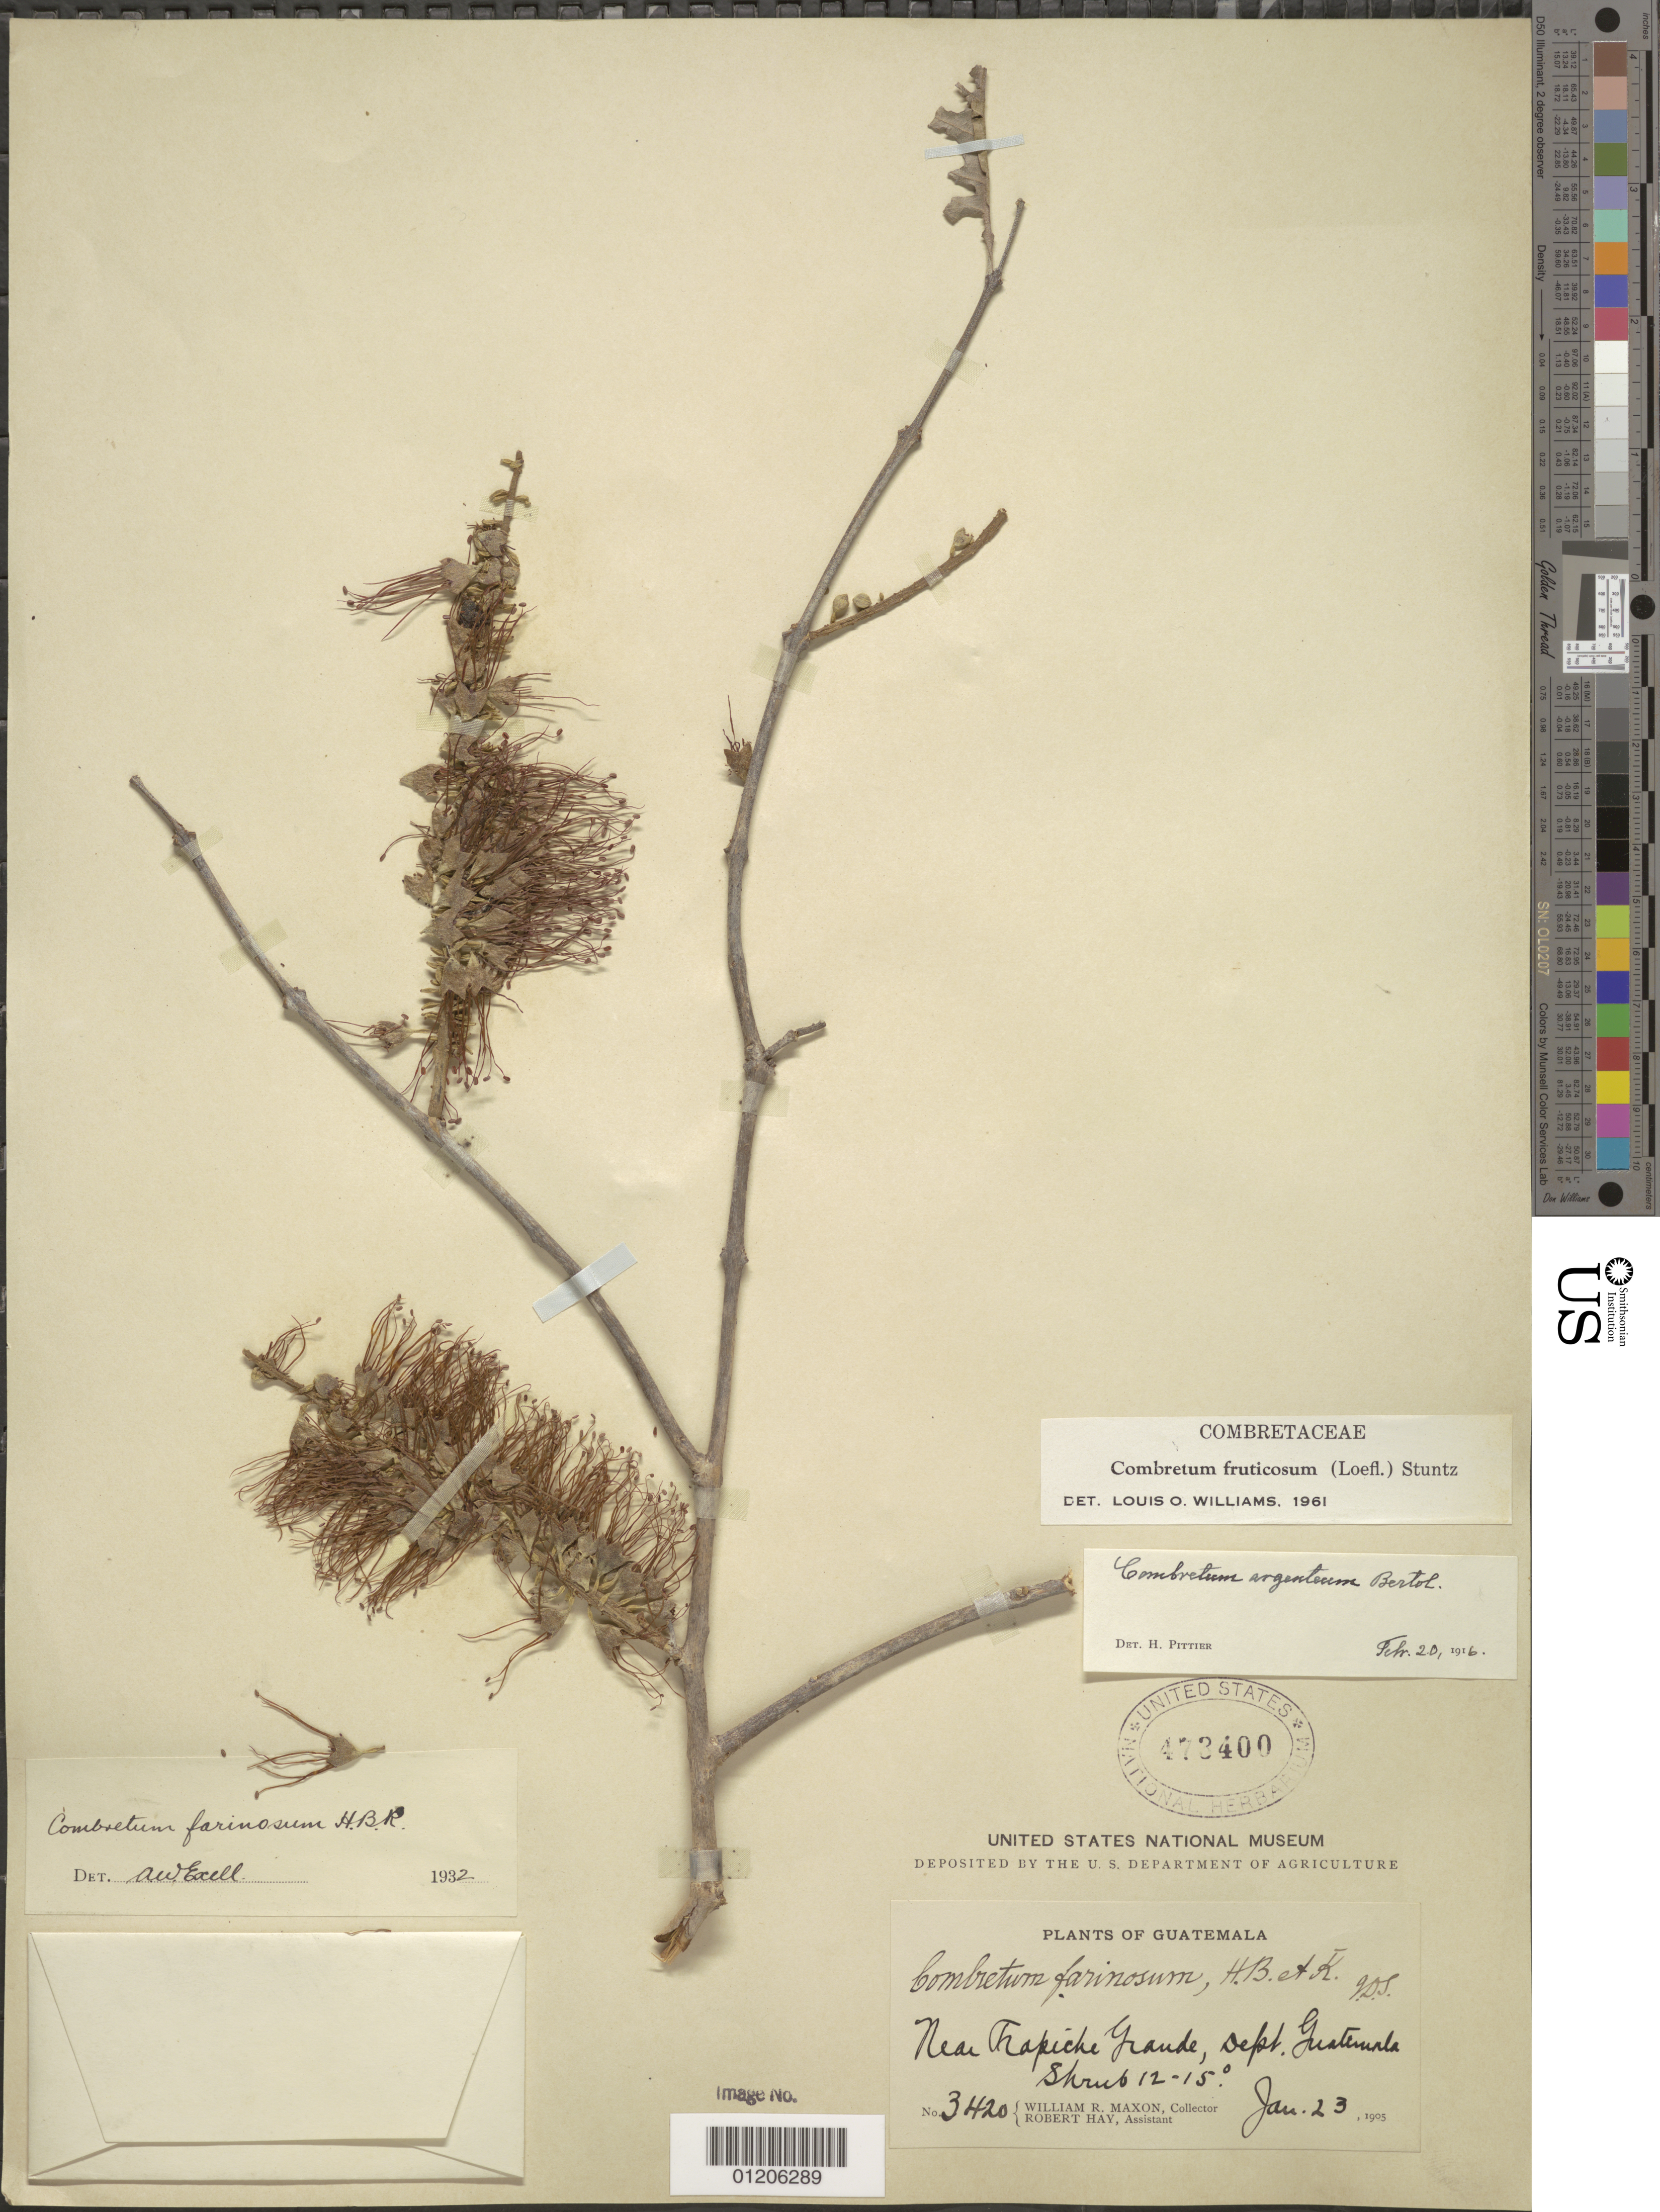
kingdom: Plantae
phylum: Tracheophyta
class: Magnoliopsida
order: Myrtales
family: Combretaceae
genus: Combretum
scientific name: Combretum fruticosum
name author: (Loefl.) Stuntz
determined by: Williams, Louis O.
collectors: W. R. Maxon & R. H. Hay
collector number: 3420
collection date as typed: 23 Jan 1905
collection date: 1905-01-23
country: Guatemala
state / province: Guatemala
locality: Trapiche grande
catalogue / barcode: US 473400